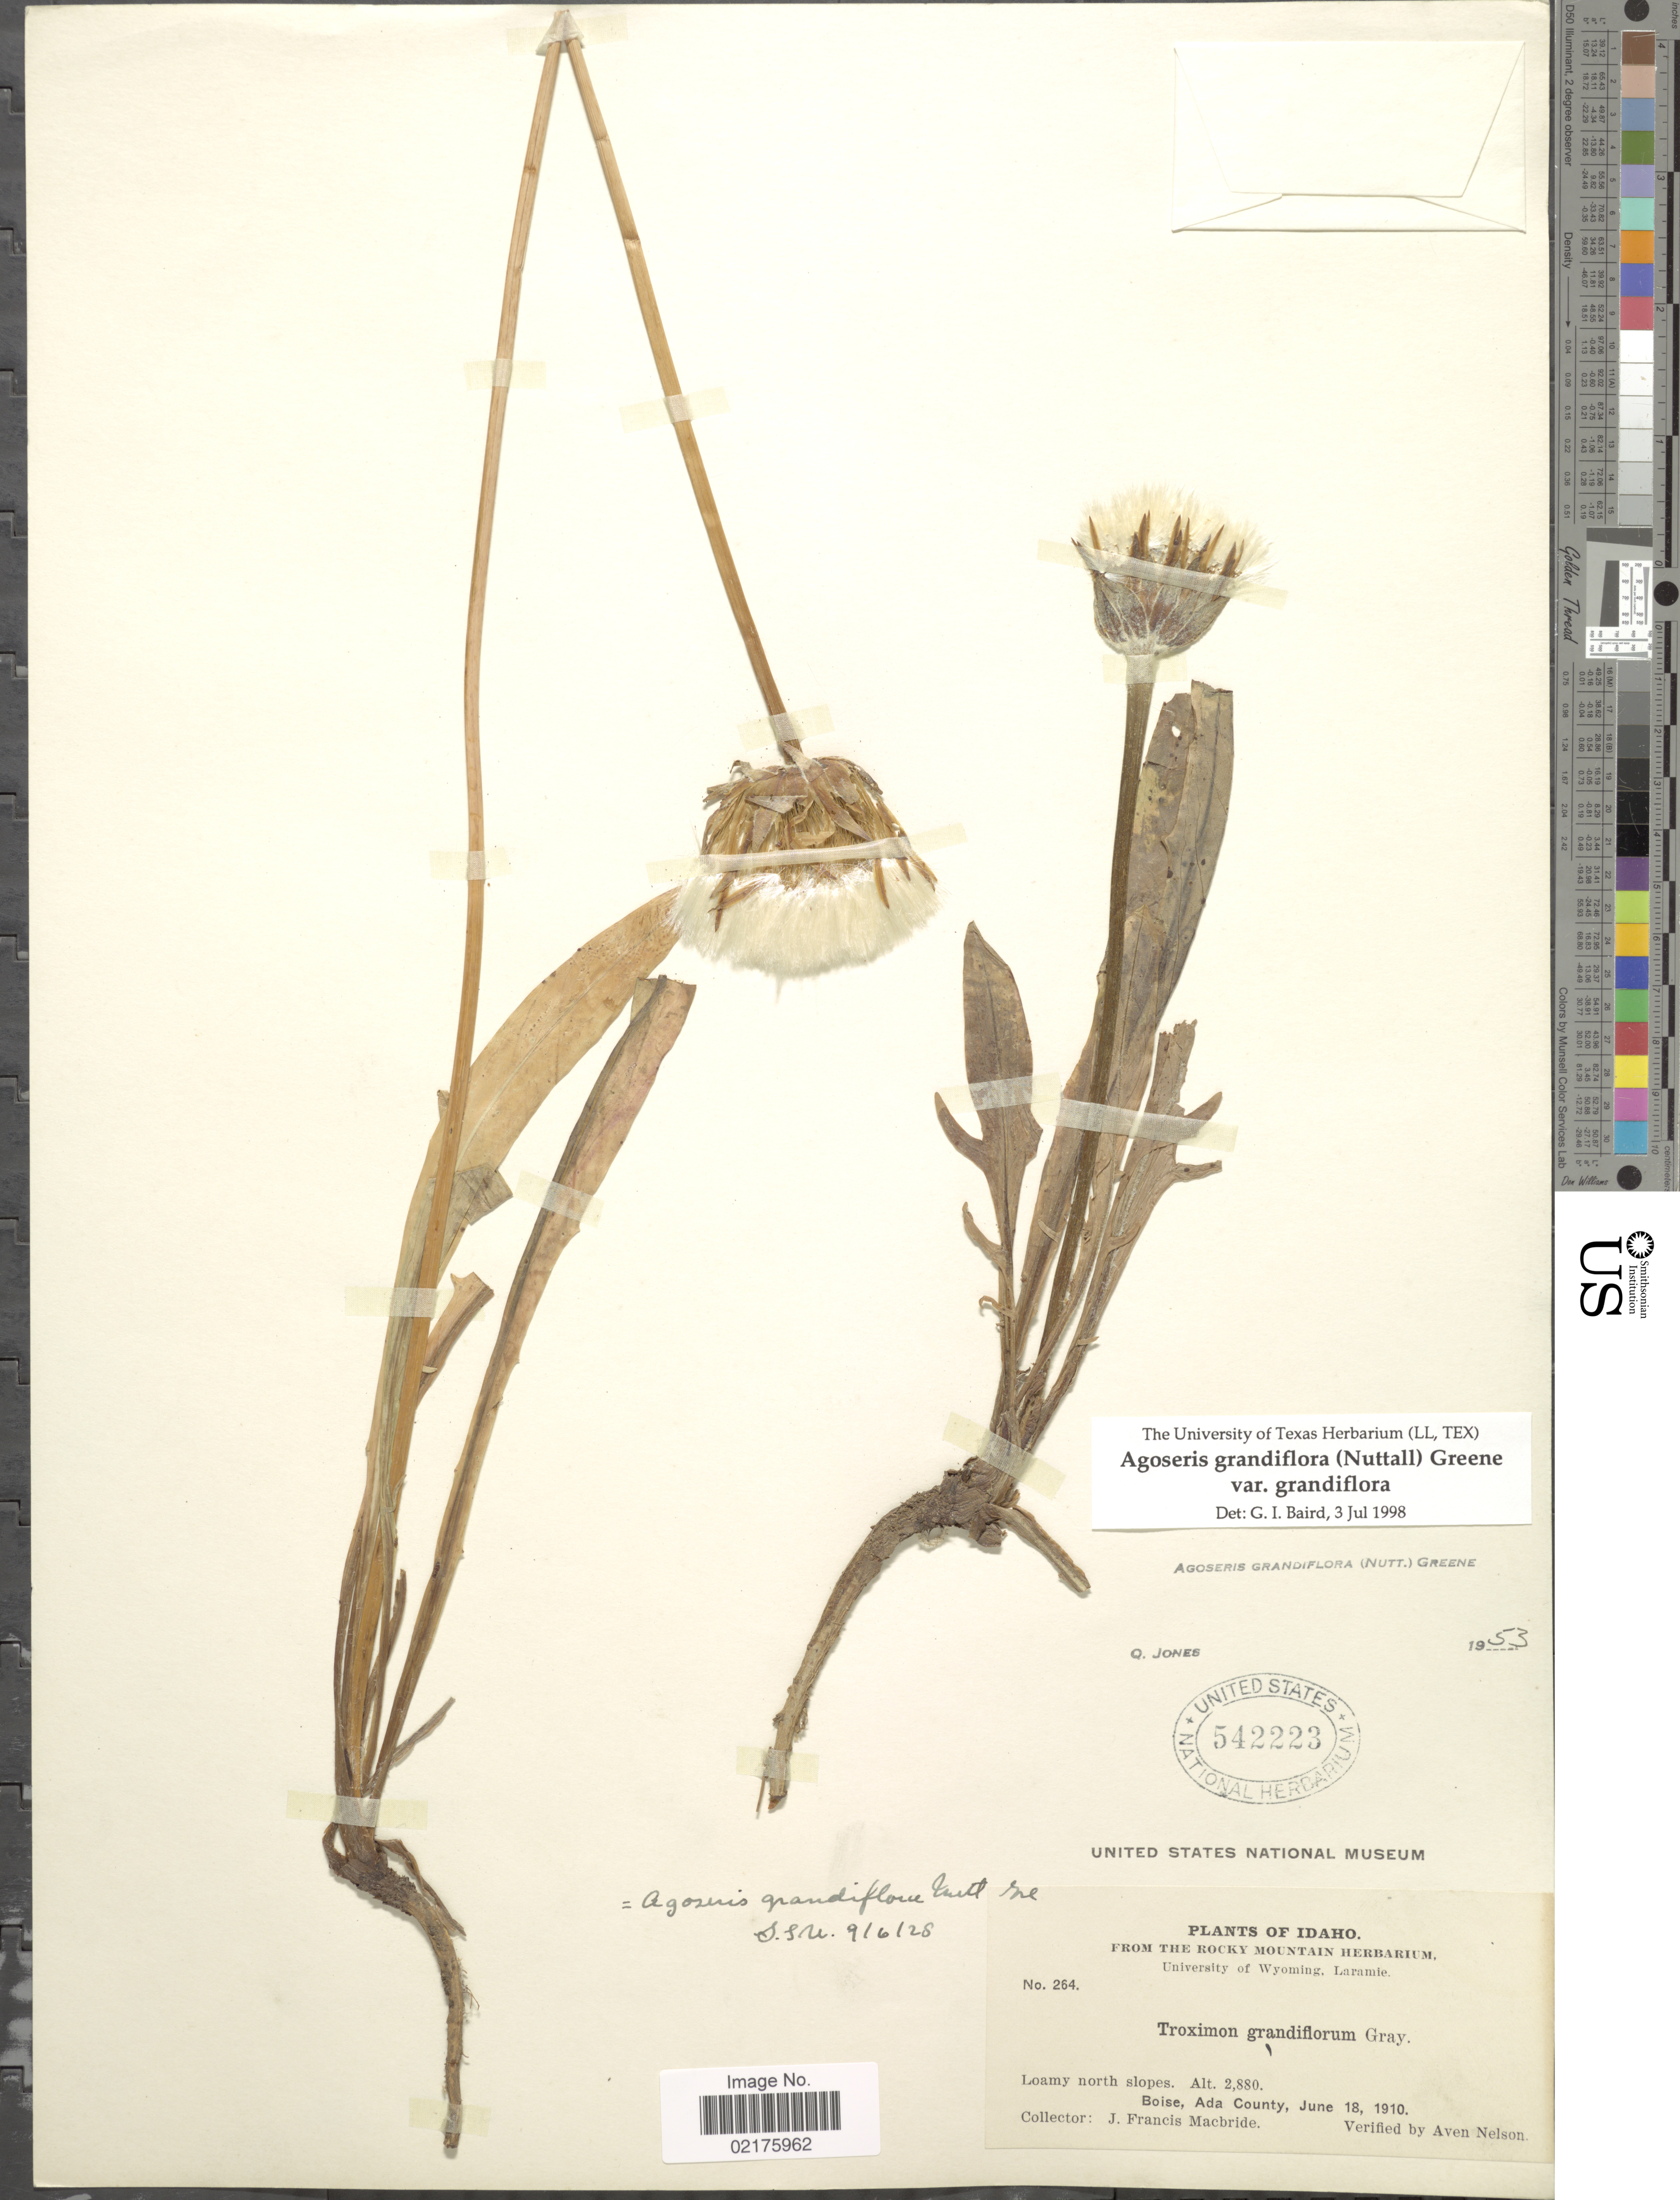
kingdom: Plantae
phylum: Tracheophyta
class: Magnoliopsida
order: Asterales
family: Asteraceae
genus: Agoseris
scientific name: Agoseris grandiflora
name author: (Nutt.) Greene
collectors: J. F. Macbride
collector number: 264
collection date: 1910-06-18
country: United States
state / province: Idaho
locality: Loamy north slopes, Boise, Ada County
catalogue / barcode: US 542223